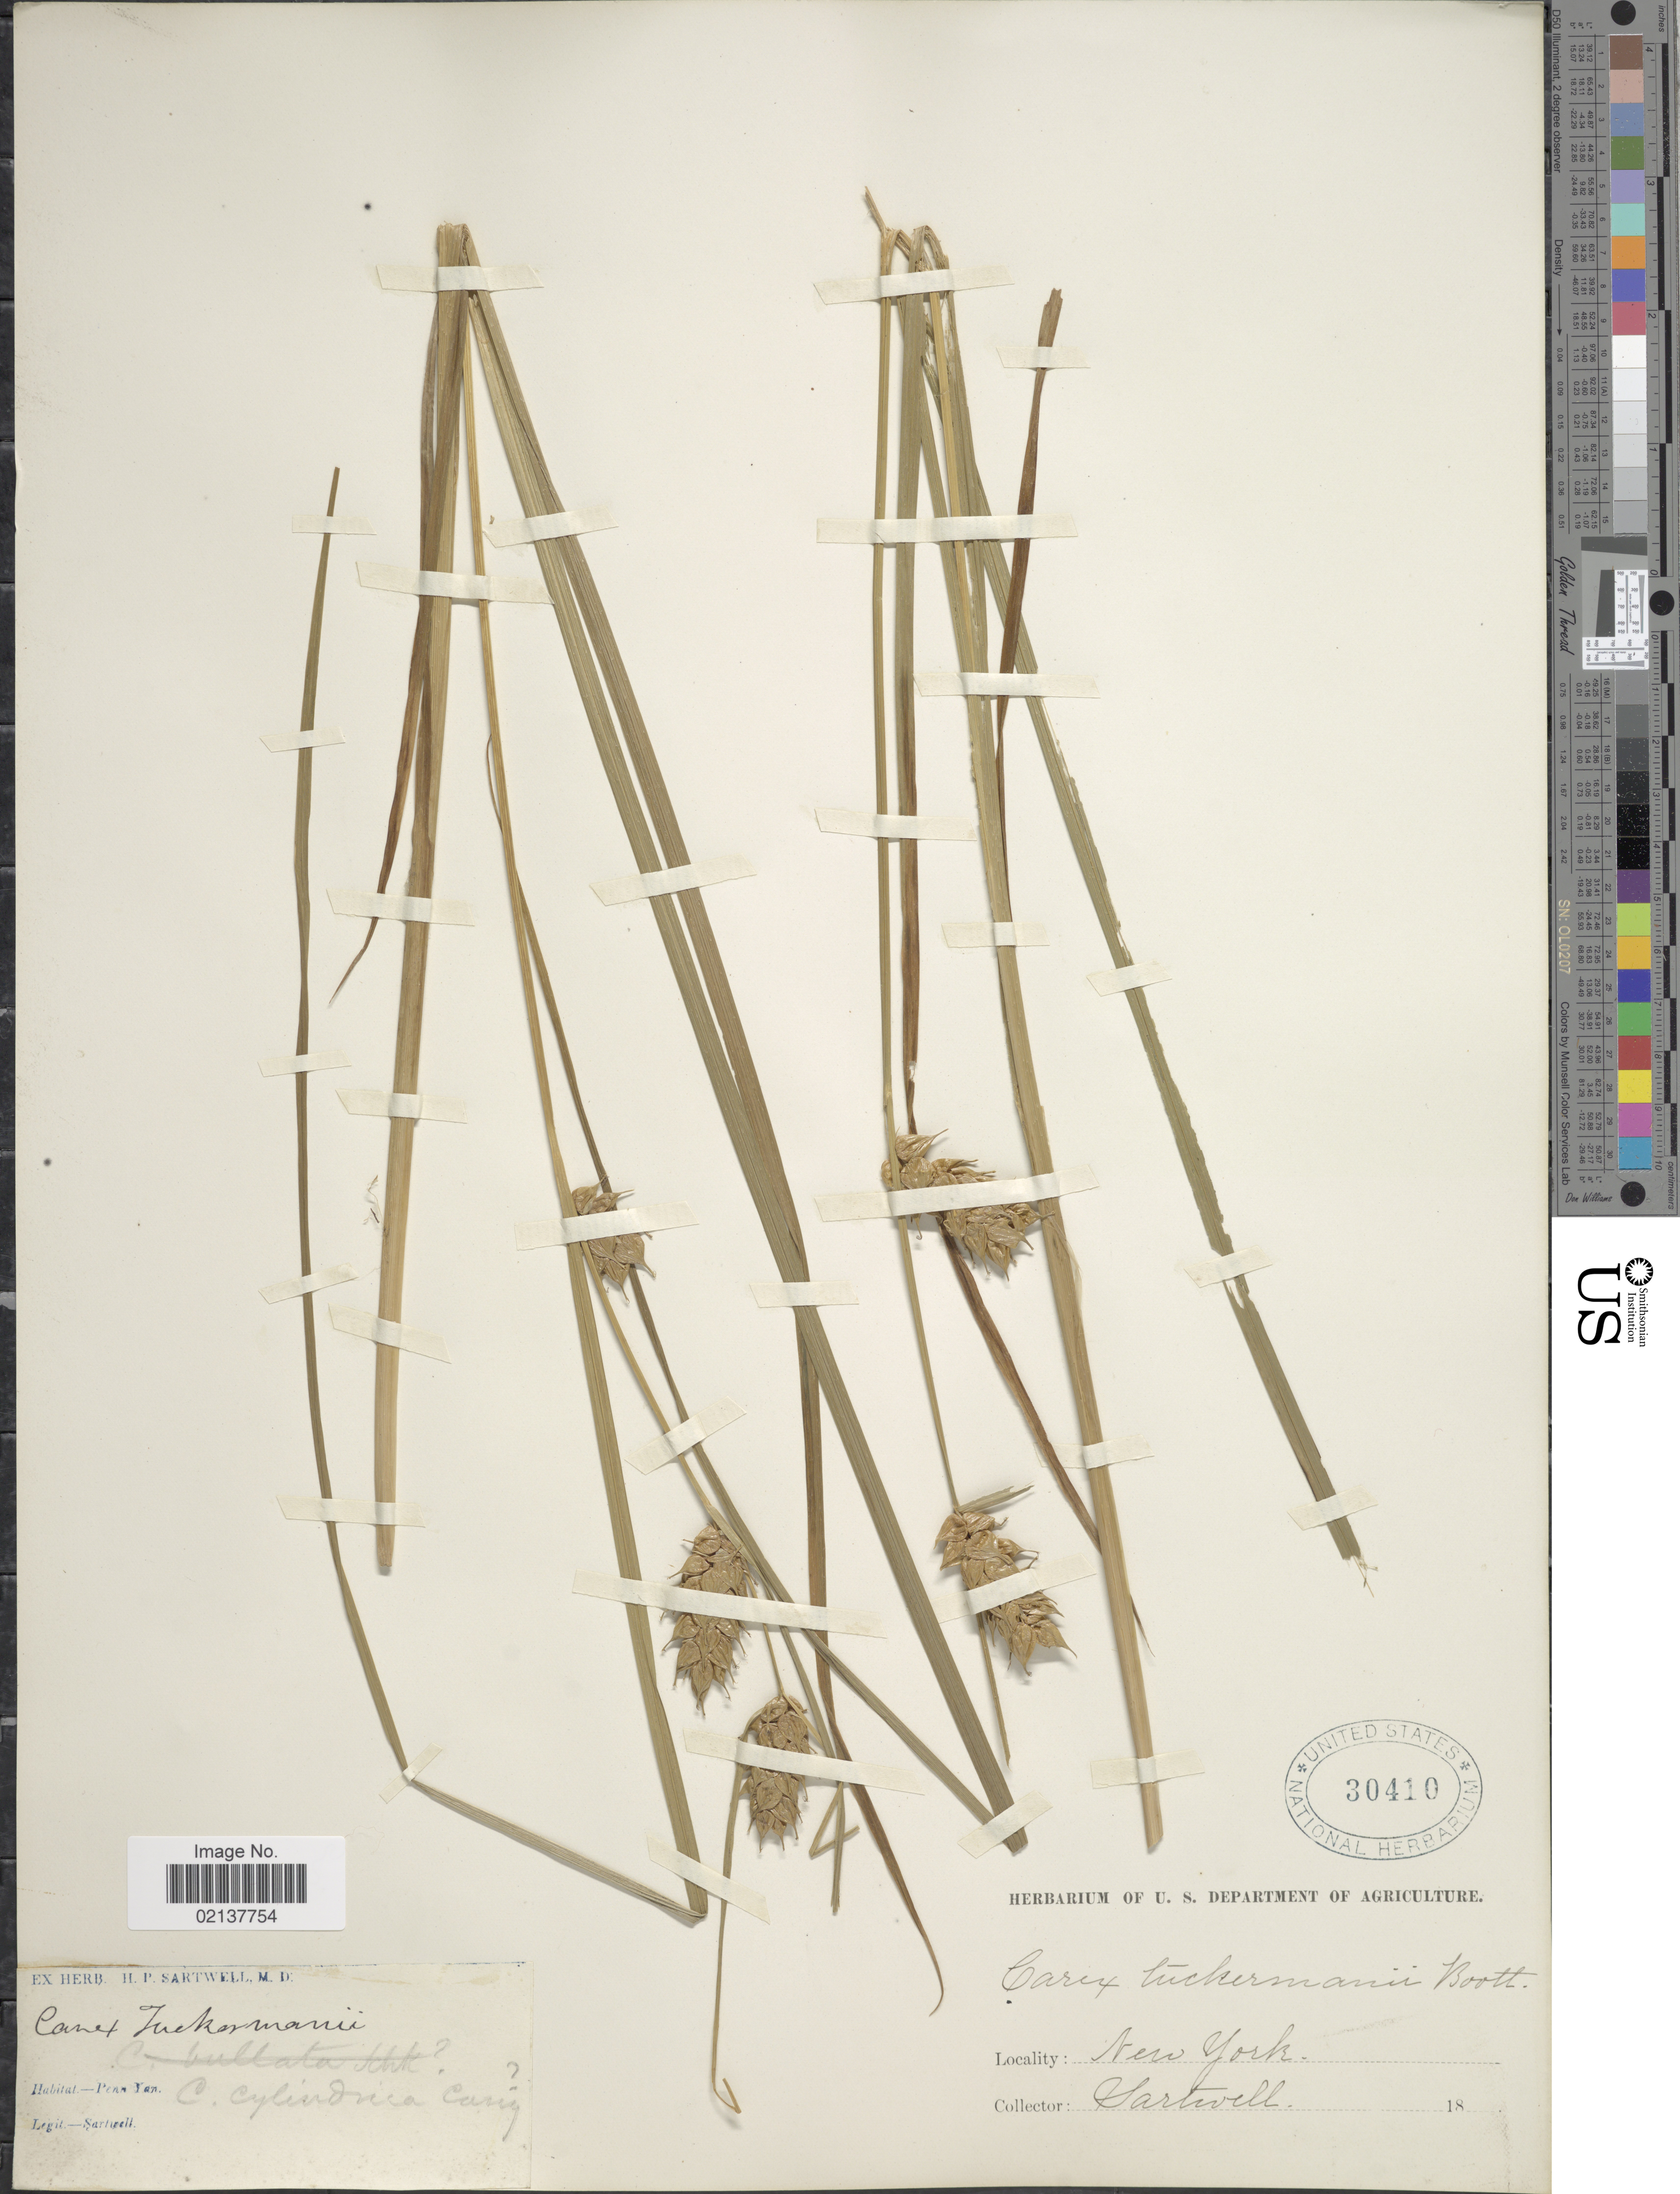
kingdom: Plantae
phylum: Tracheophyta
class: Liliopsida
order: Poales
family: Cyperaceae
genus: Carex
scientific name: Carex tuckermanii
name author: Boott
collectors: H. P. Sartwell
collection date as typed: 18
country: United States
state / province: New York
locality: Penn Yan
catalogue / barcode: US 30410